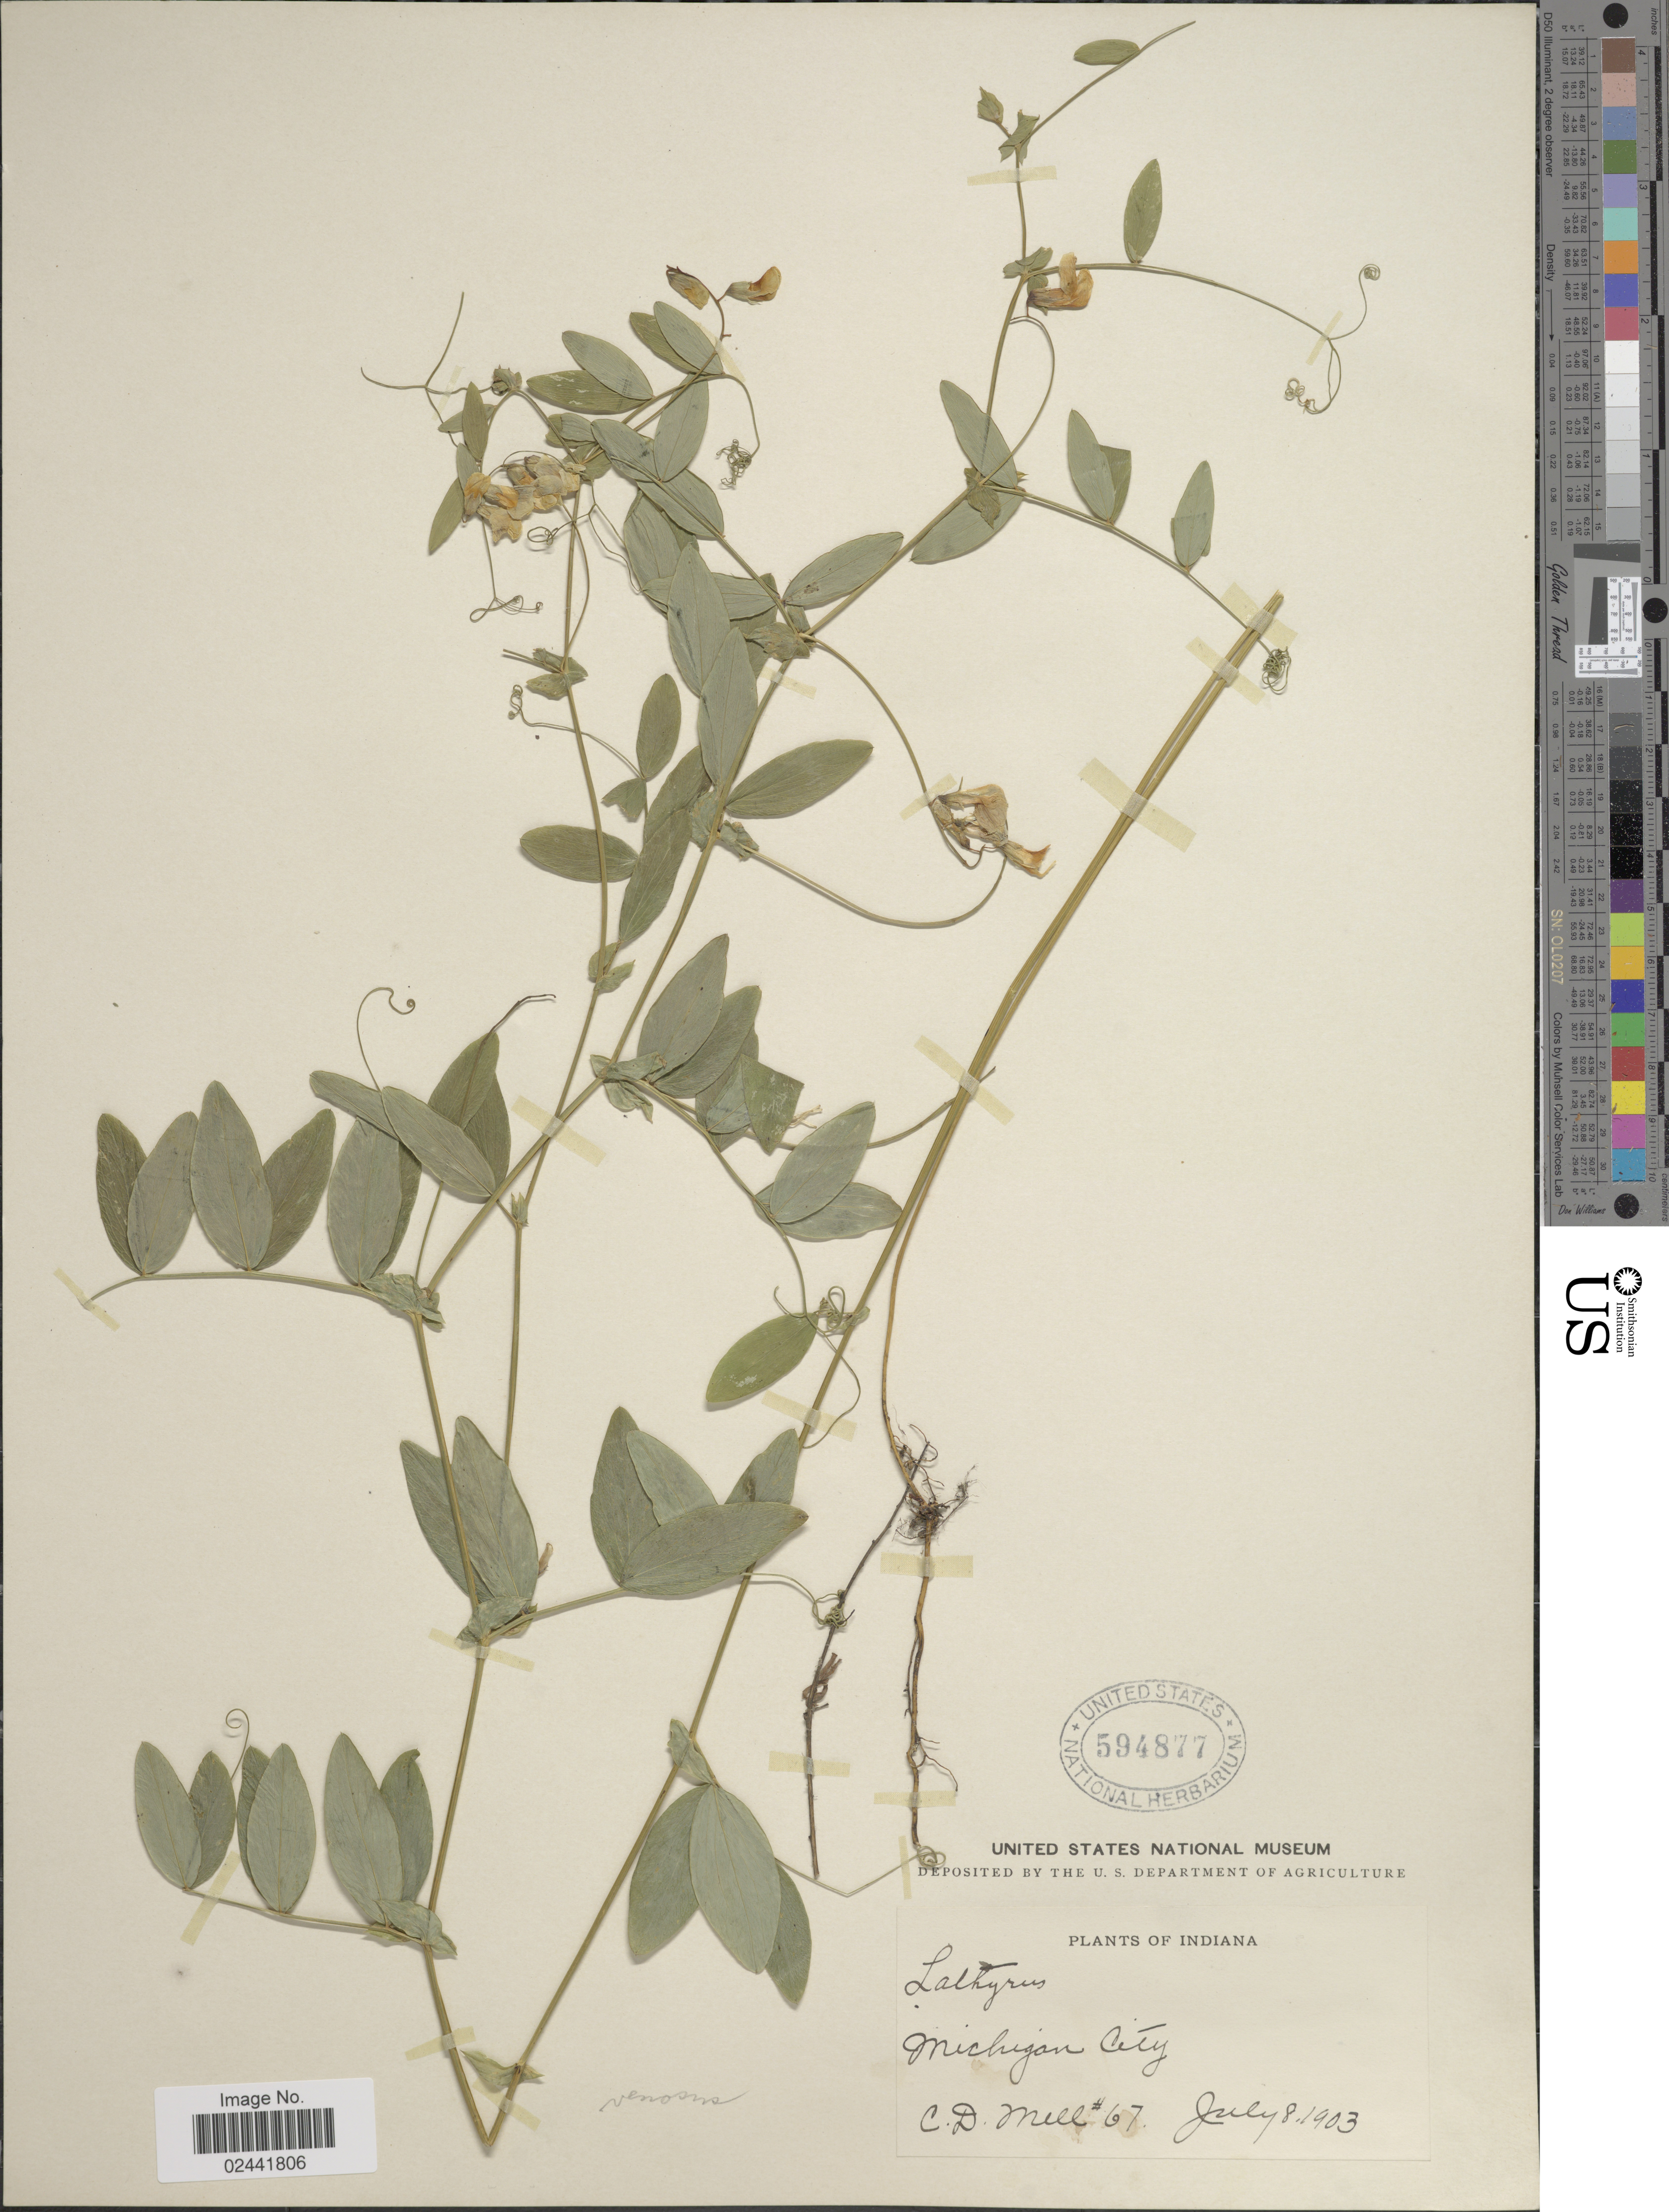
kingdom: Plantae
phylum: Tracheophyta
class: Magnoliopsida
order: Fabales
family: Fabaceae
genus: Lathyrus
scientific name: Lathyrus venosus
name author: Muhl. ex Willd.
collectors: C. D. Mell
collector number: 67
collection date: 1903-07-08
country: United States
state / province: Indiana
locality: Michigan City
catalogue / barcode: US 594877